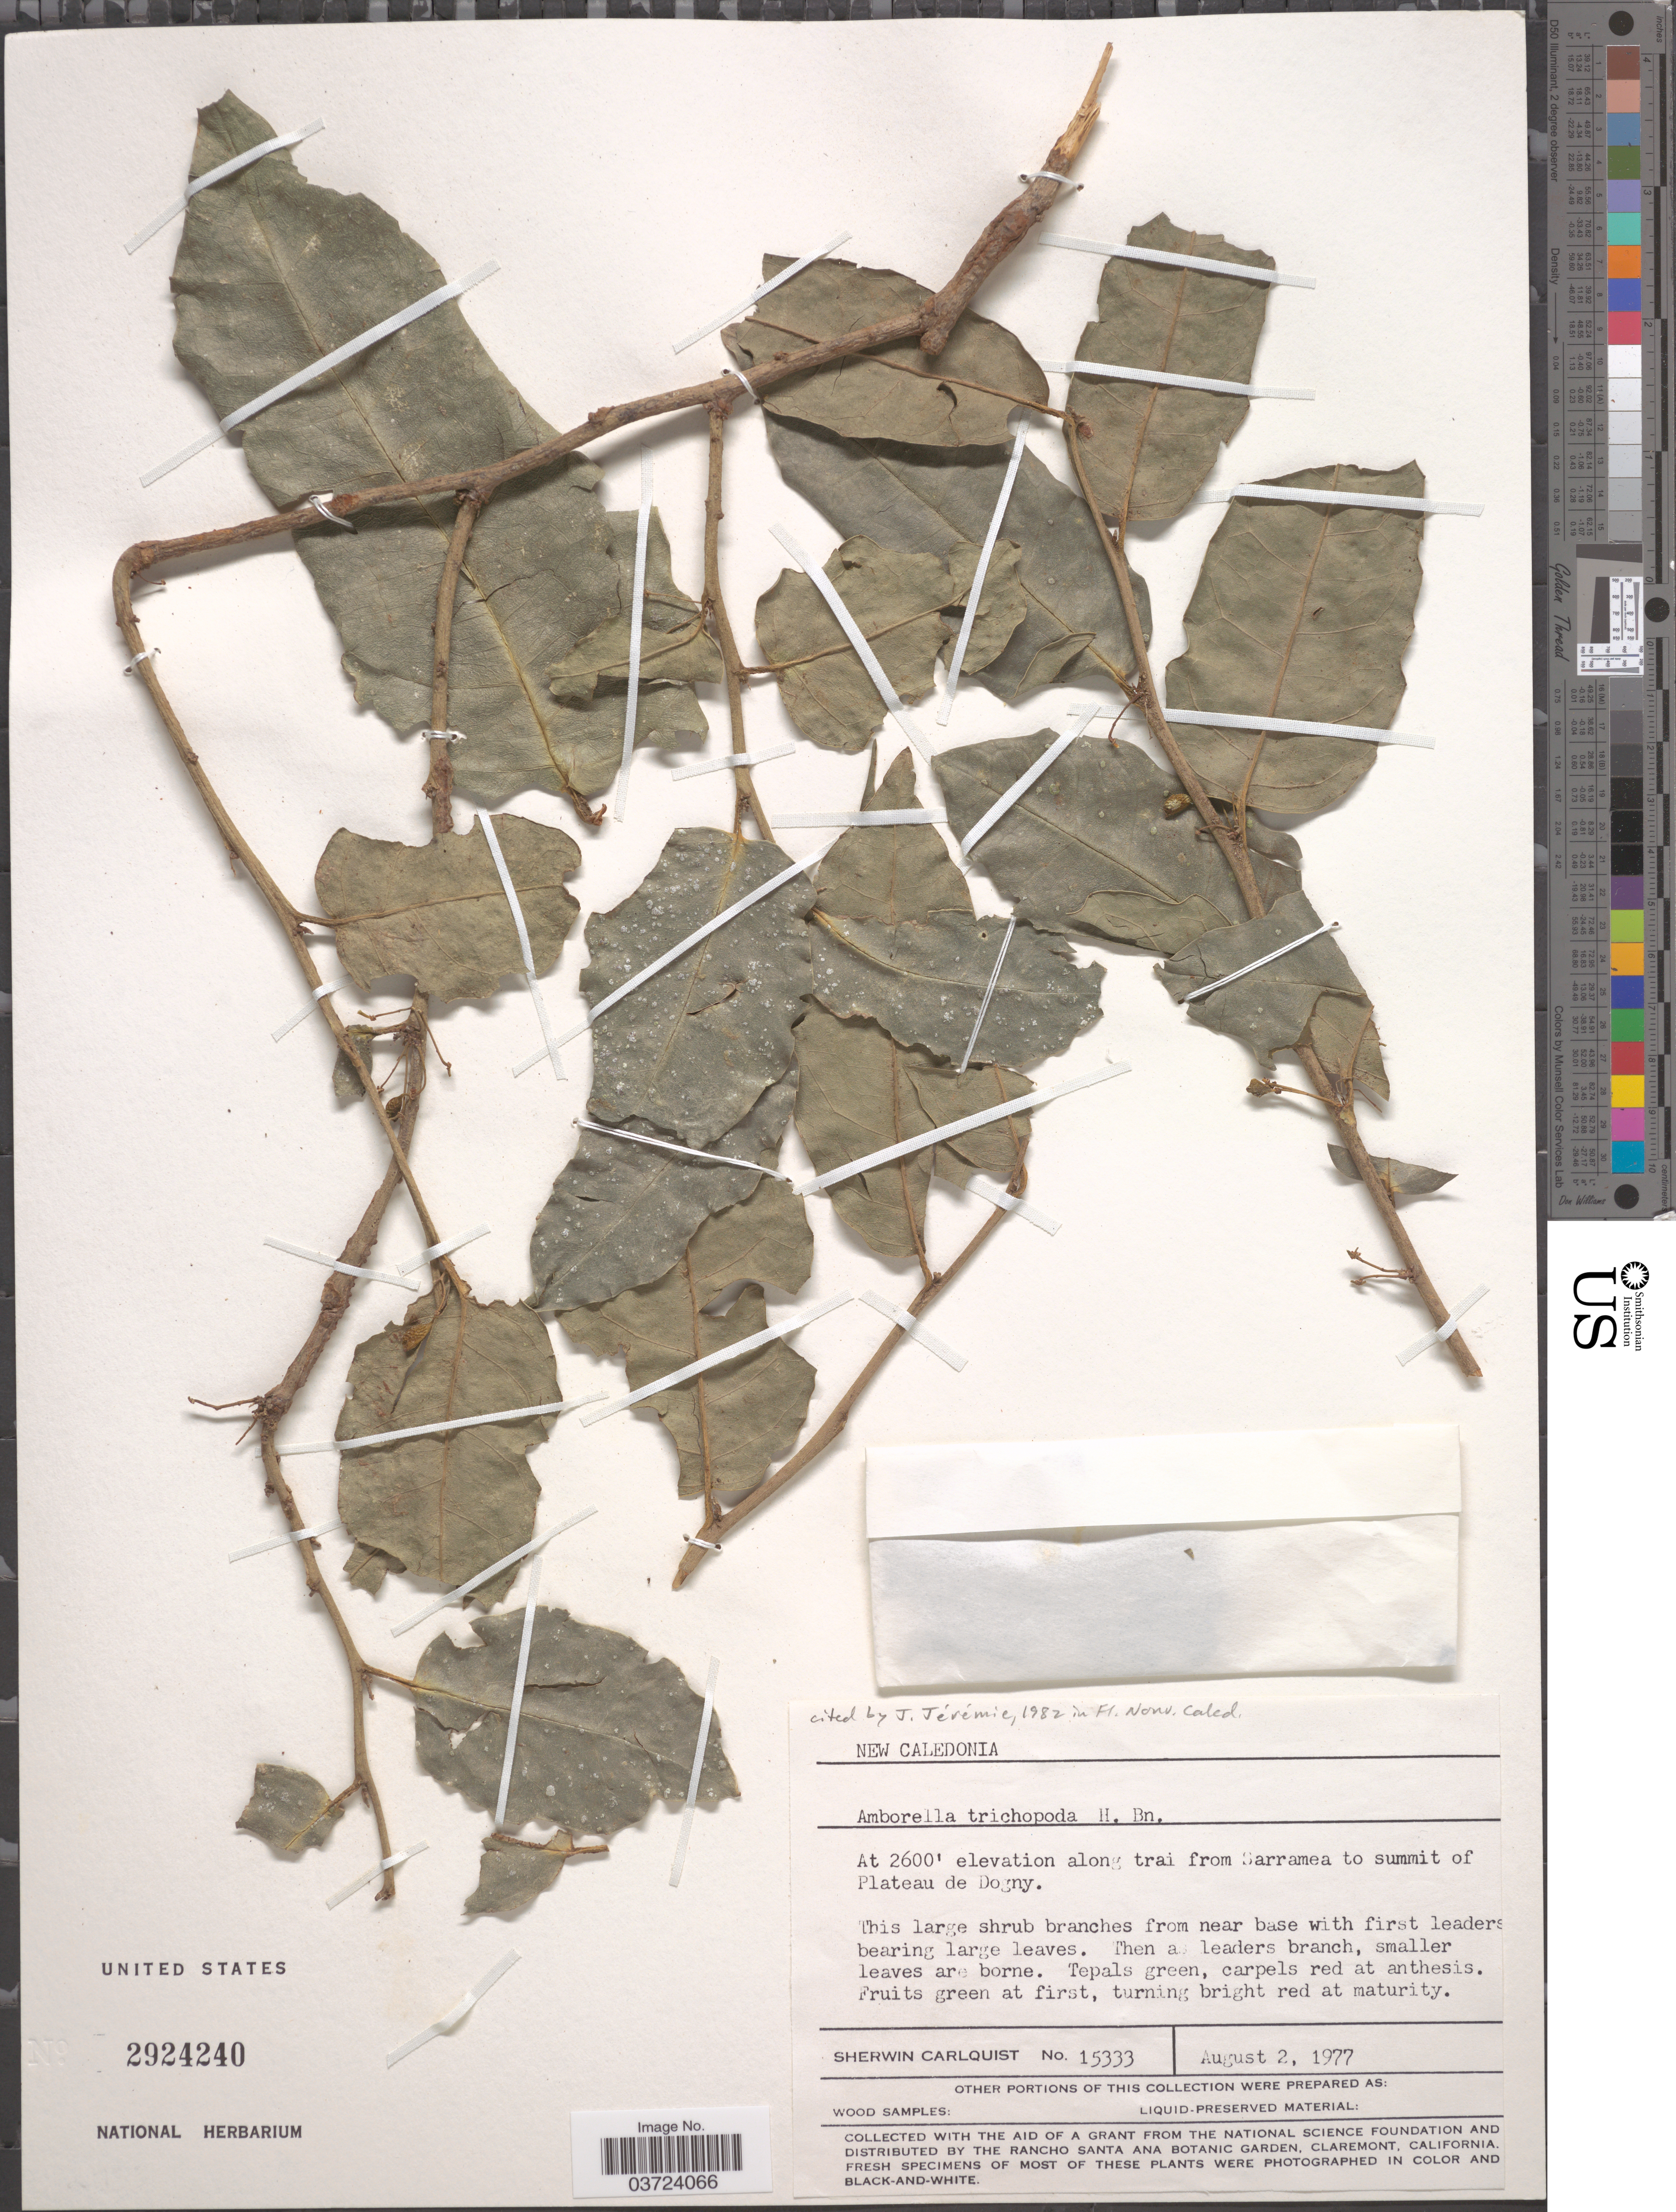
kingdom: Plantae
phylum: Tracheophyta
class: Magnoliopsida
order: Amborellales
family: Amborellaceae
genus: Amborella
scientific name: Amborella trichopoda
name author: Baill.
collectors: S. Carlquist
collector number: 15333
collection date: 1977-08-02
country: New Caledonia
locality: Along trail from Sarramea to summit of Plateau de Dogny.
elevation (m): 792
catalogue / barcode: US 2924240